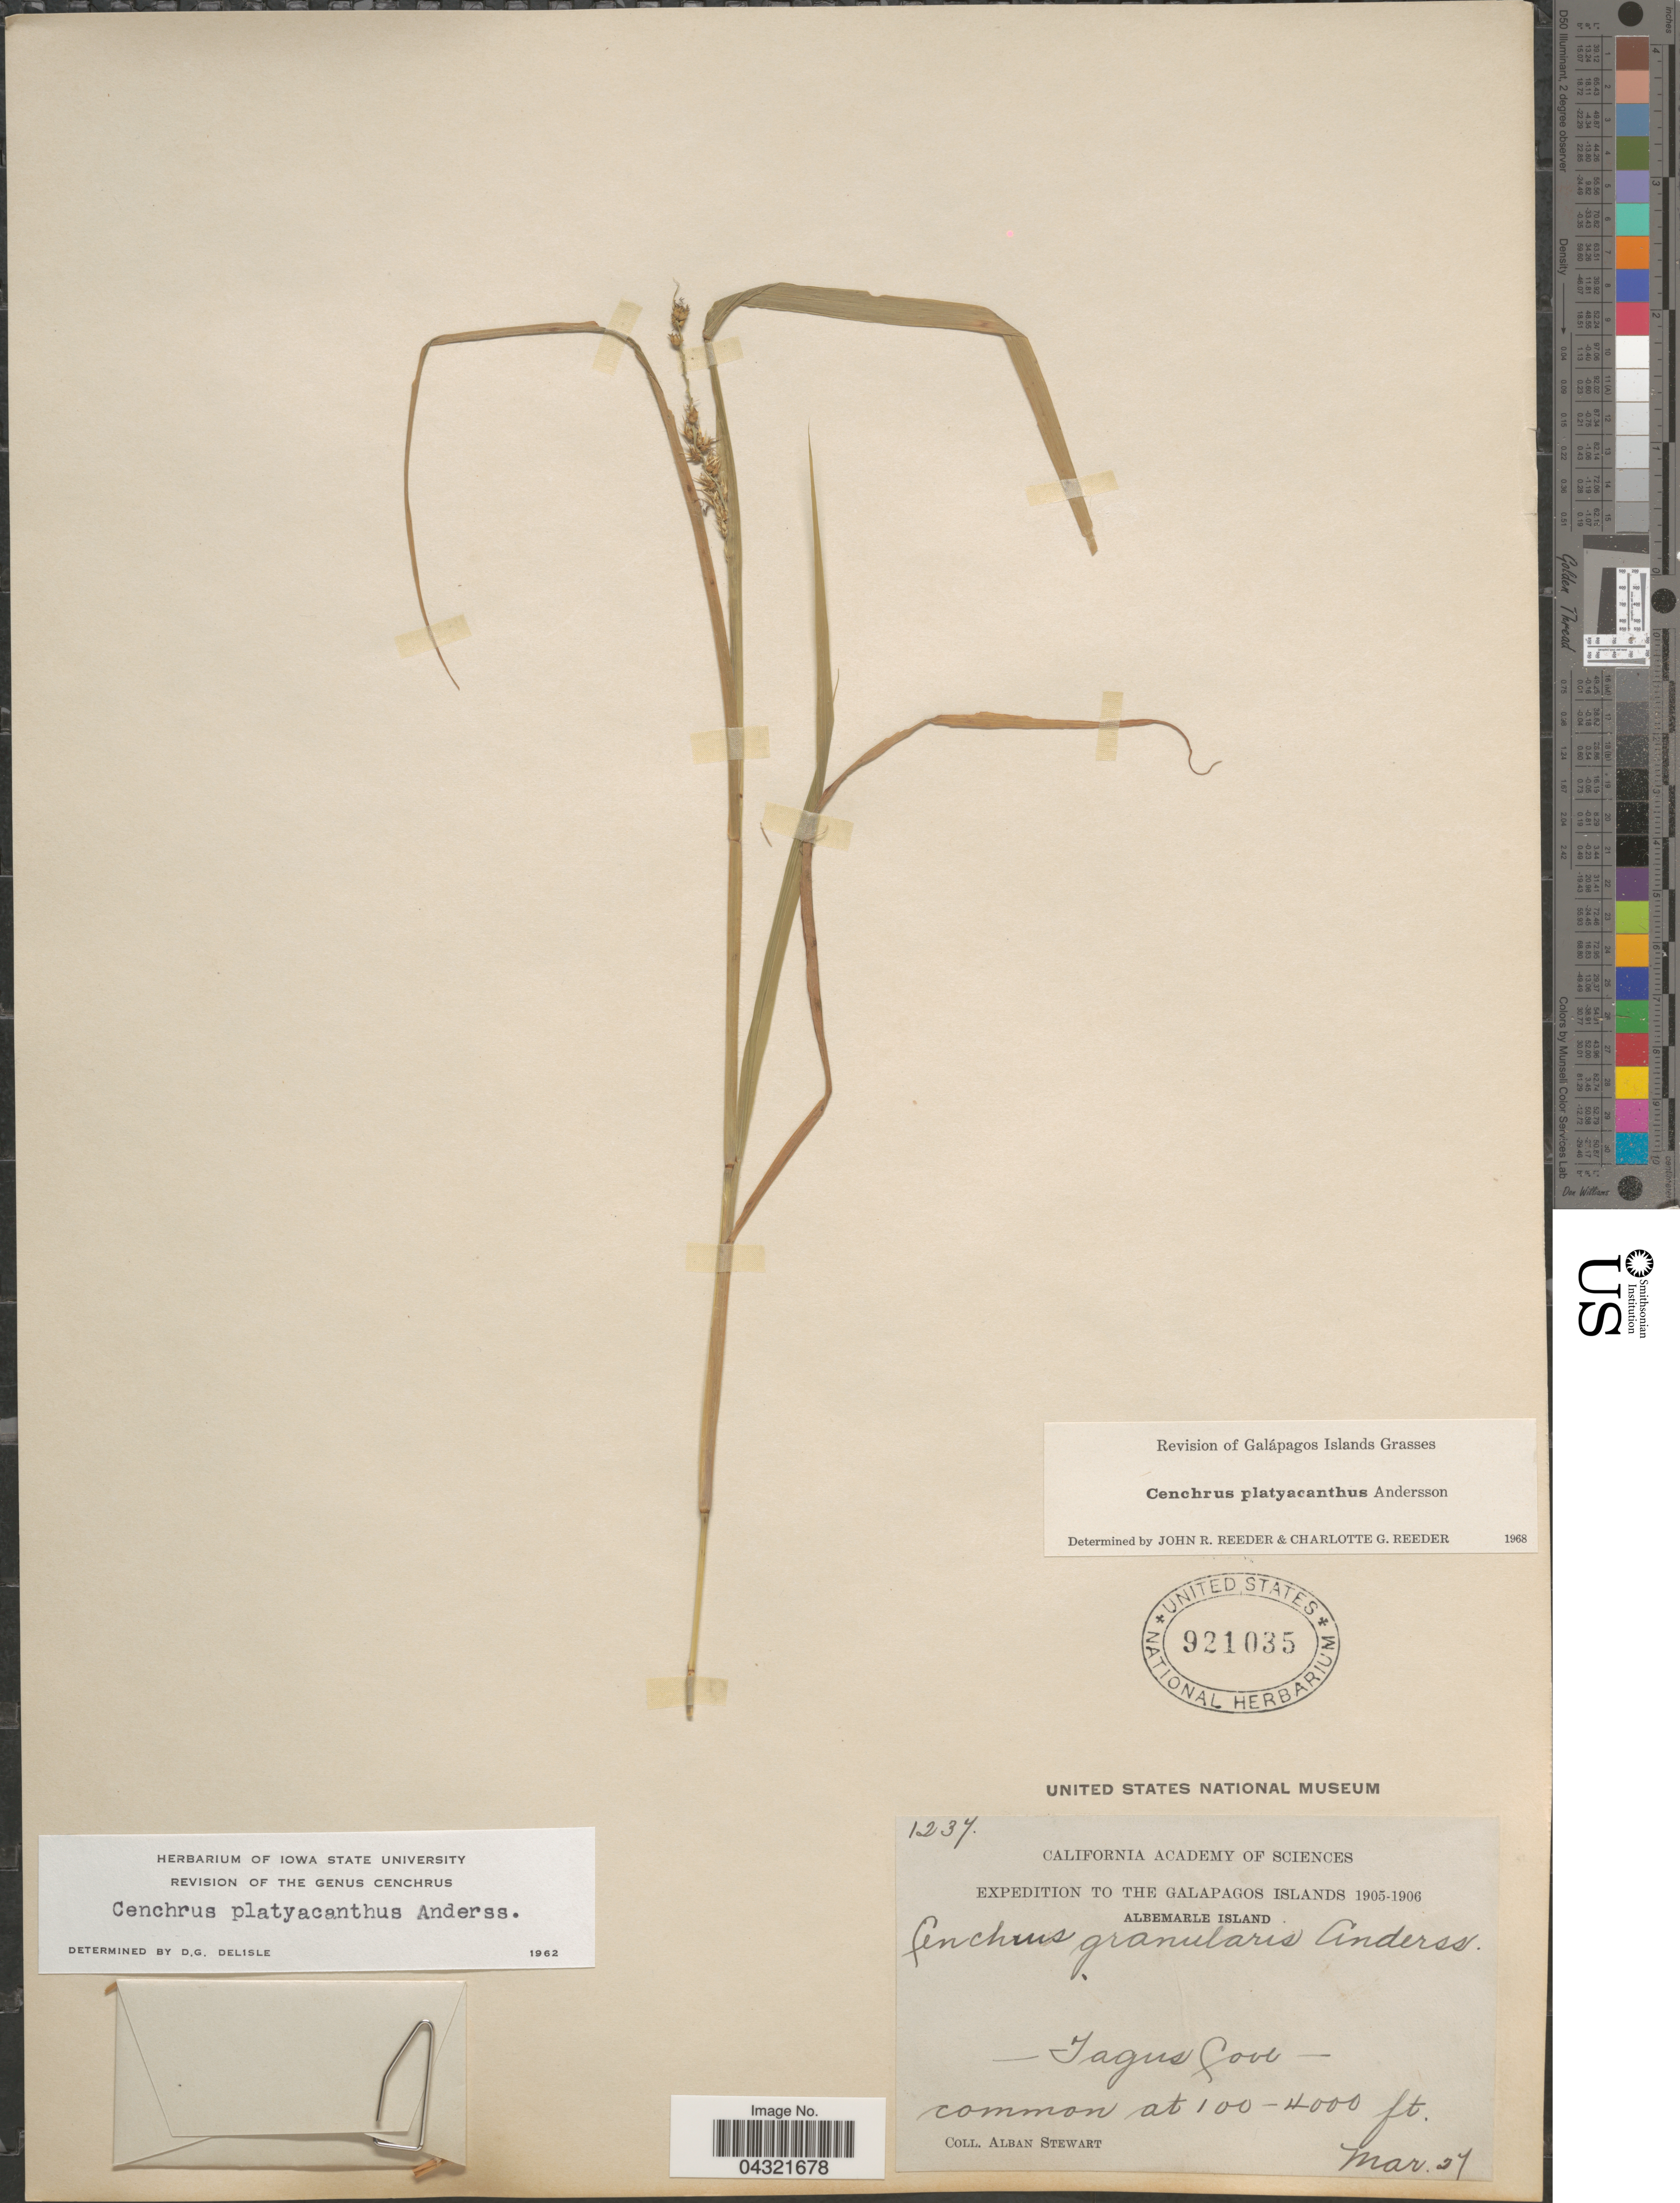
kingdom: Plantae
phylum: Tracheophyta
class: Liliopsida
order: Poales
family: Poaceae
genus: Cenchrus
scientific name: Cenchrus platyacanthus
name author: Andersson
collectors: A. Stewart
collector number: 1237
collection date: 1905-03-27/1906-03-27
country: Ecuador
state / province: Colón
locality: Expedition to The Galapagos Islands 1905-1906. Albemarle Island. Tagus Cove.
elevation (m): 30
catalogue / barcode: US 921035